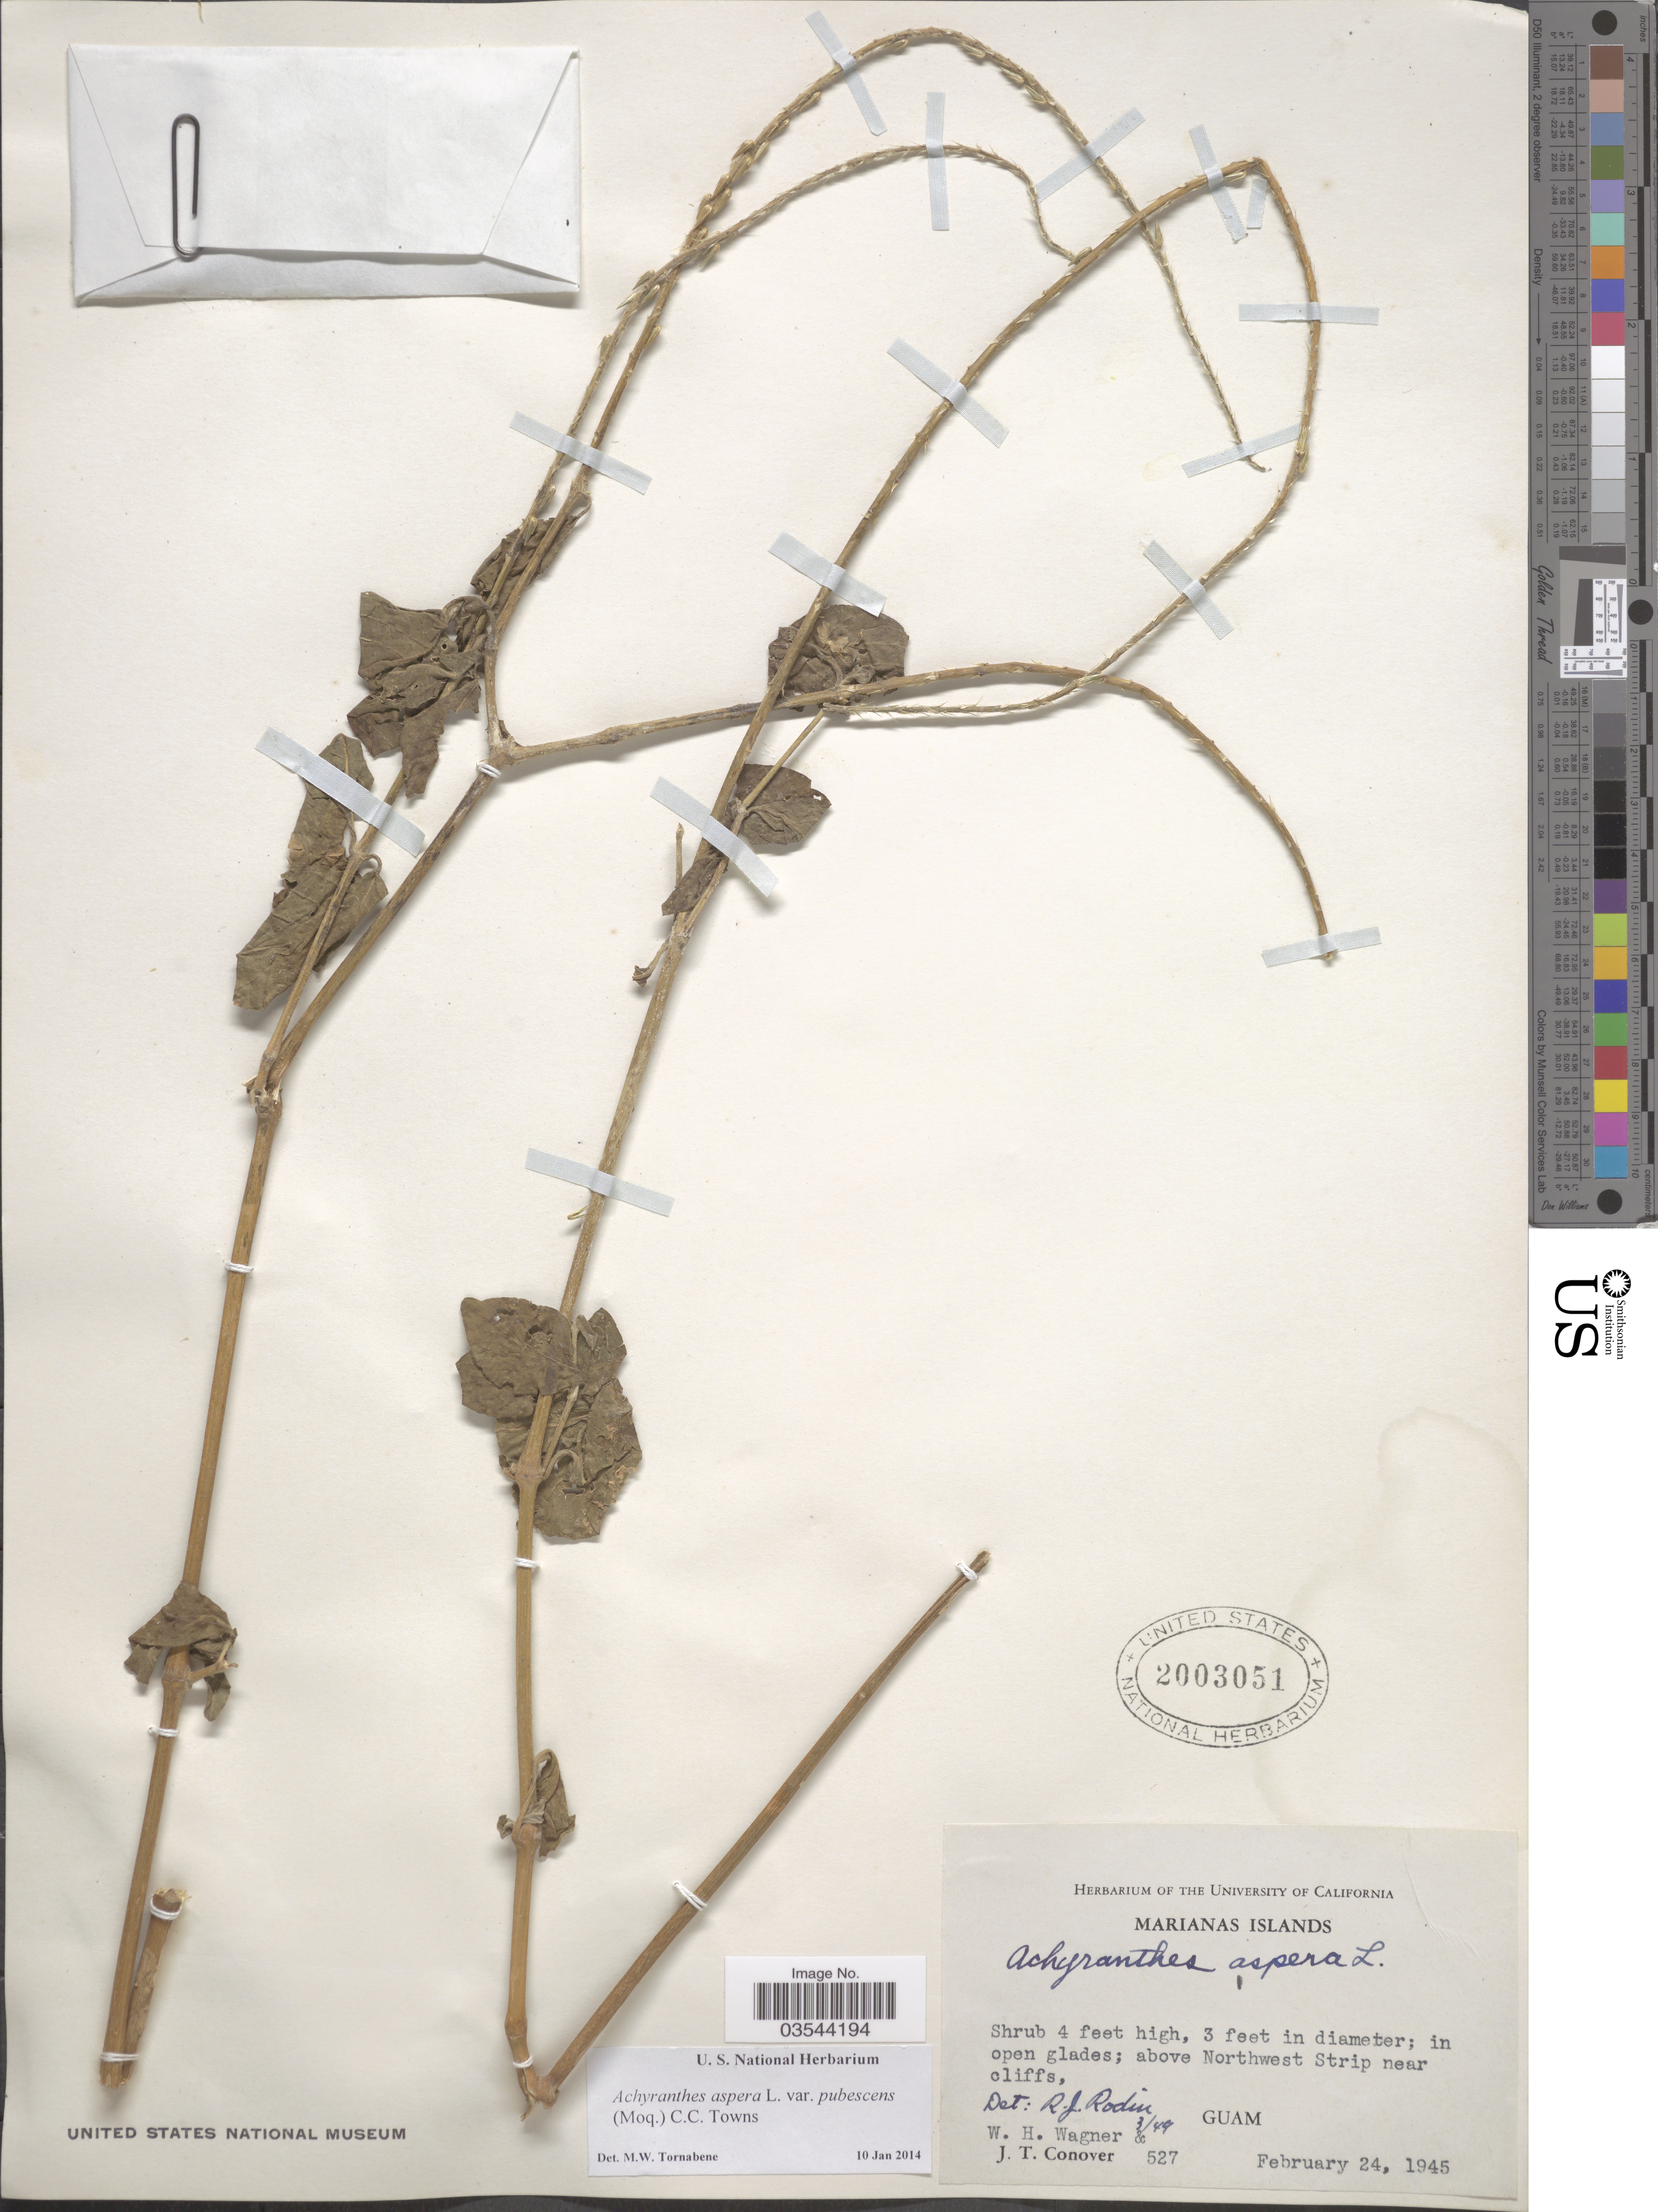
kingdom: Plantae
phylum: Tracheophyta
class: Magnoliopsida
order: Caryophyllales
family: Amaranthaceae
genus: Achyranthes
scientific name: Achyranthes aspera var. pubescens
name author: (Moq.) M. Gómez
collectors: W. H. Wagner & J. T. Conover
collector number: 527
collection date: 1945-02-24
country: Guam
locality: Marianas Islands. Above Northwest Strip near cliffs.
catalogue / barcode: US 2003051